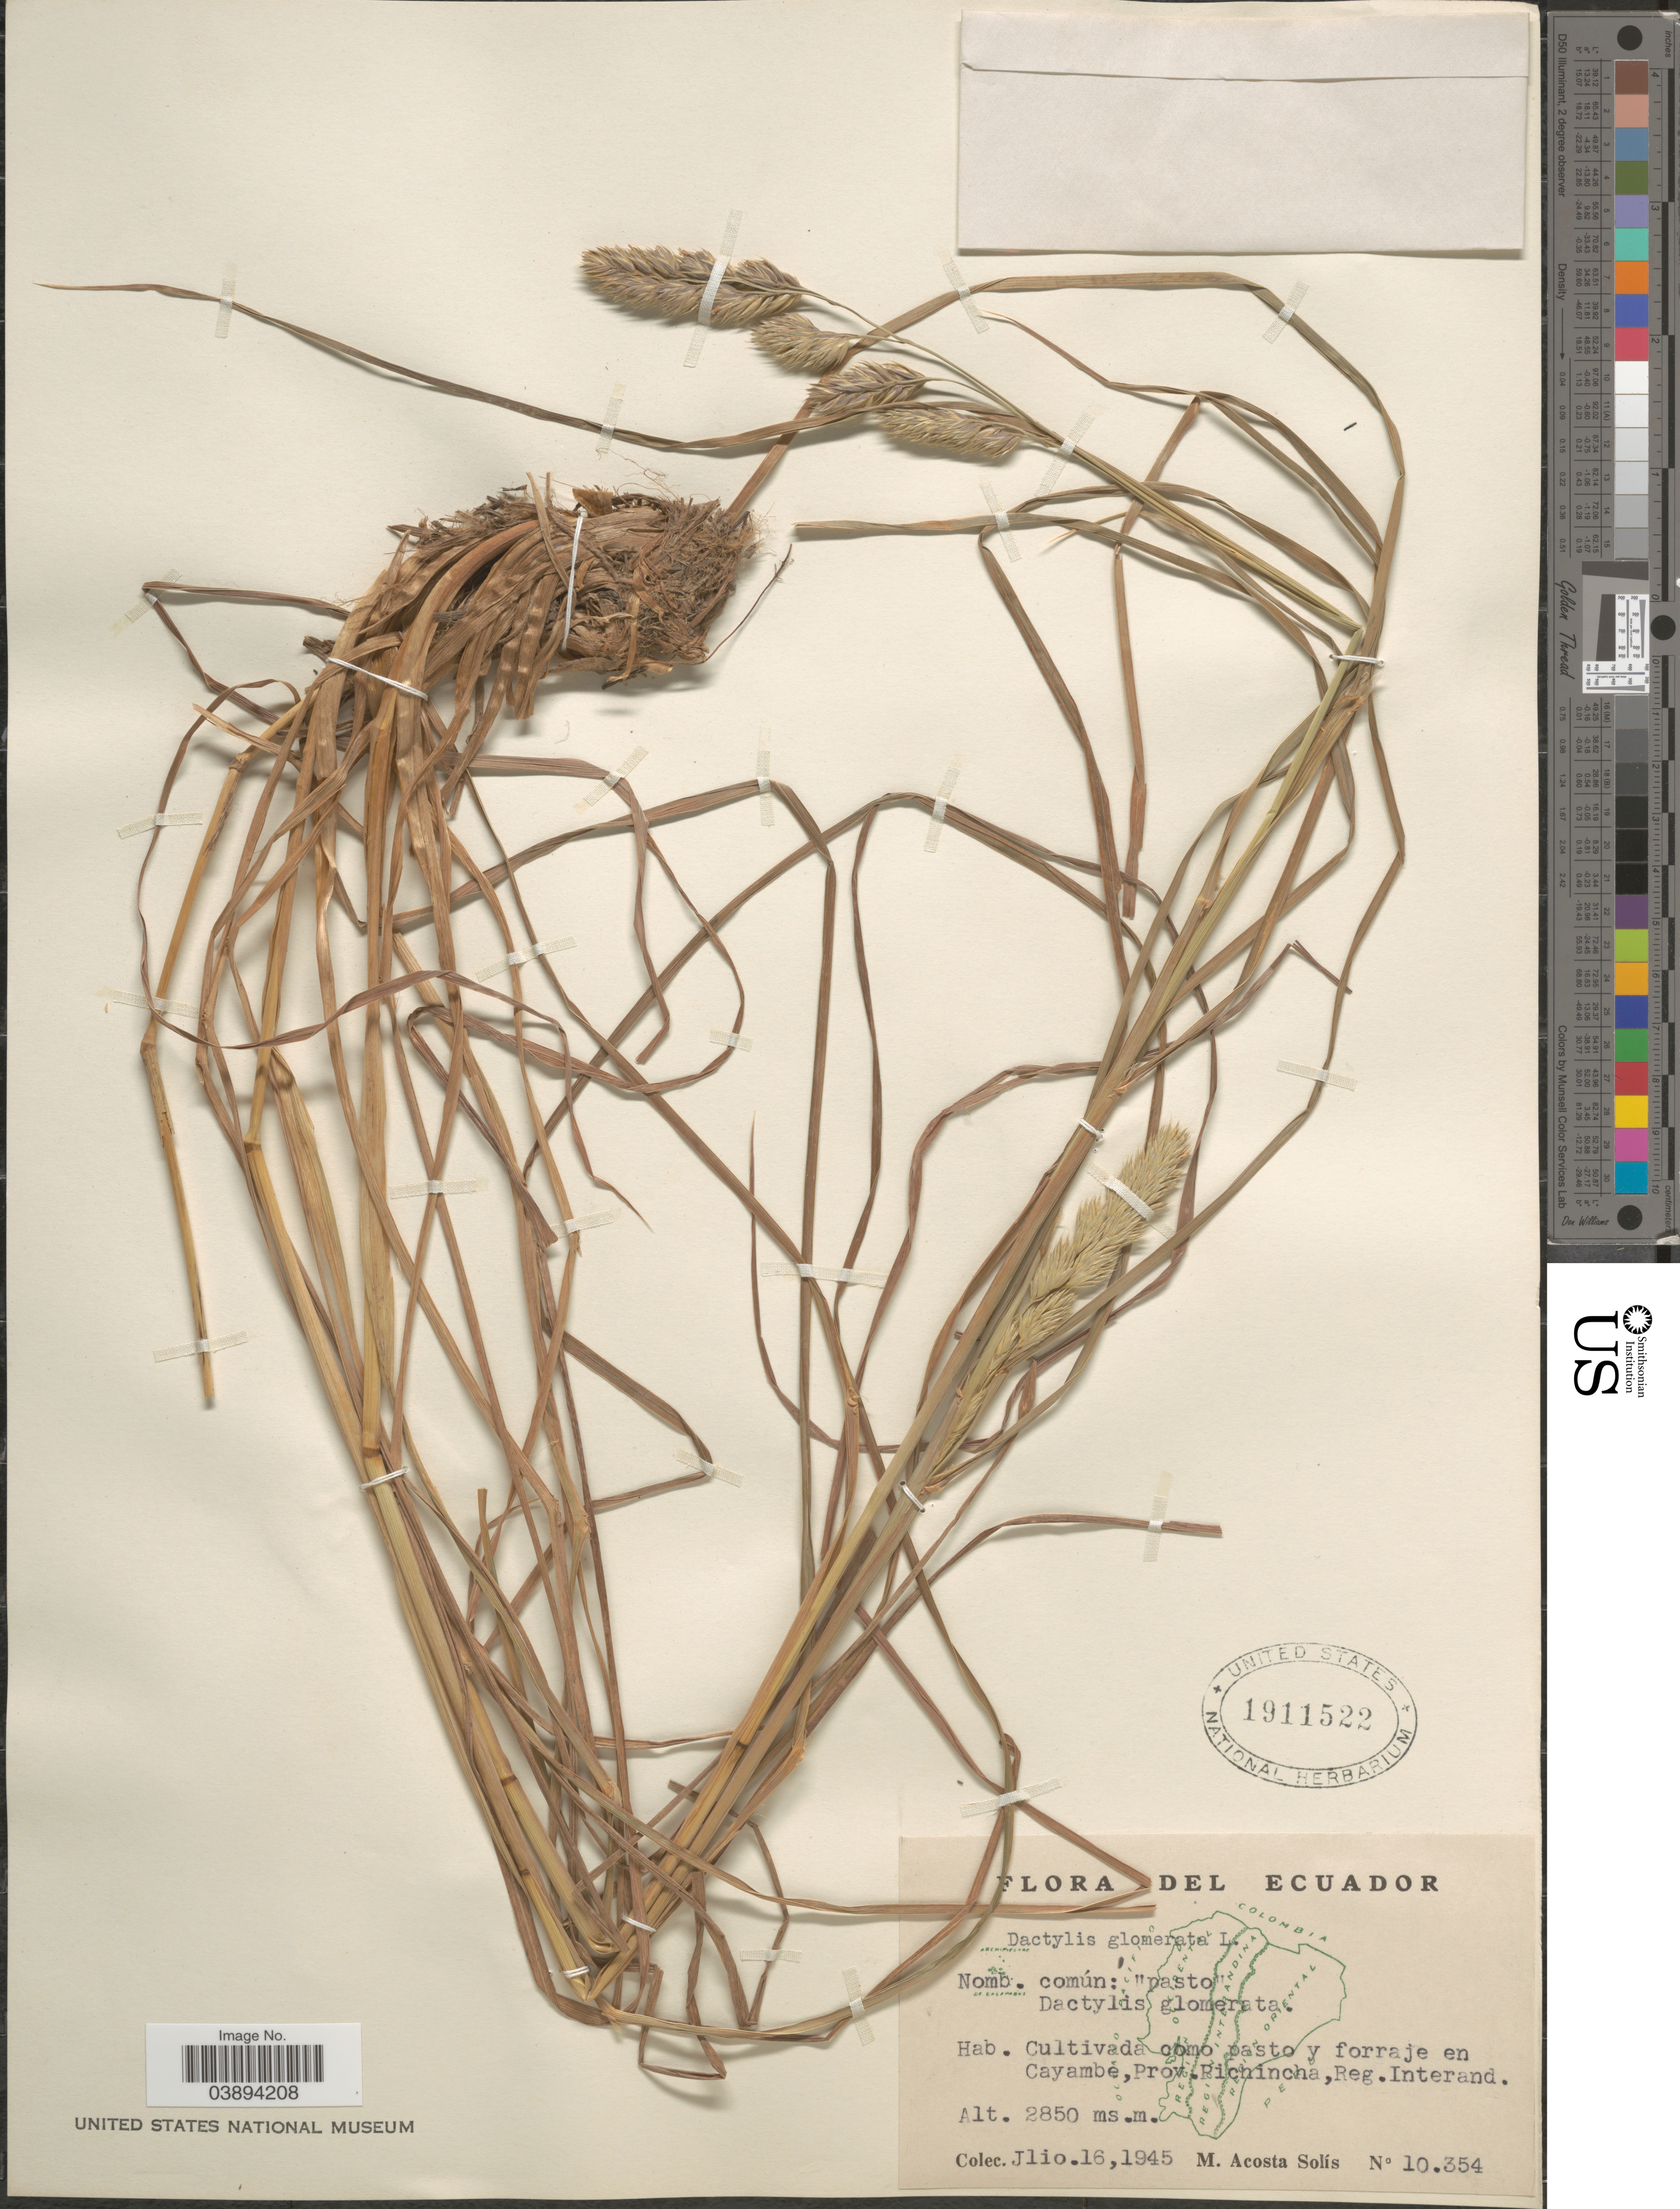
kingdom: Plantae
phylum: Tracheophyta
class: Liliopsida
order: Poales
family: Poaceae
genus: Dactylis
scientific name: Dactylis glomerata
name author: L.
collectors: M. Acosta Solis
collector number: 10354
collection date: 1945-07-16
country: Ecuador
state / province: Pichincha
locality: En Cayambé, Reg.Interand.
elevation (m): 2850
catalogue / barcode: US 1911522